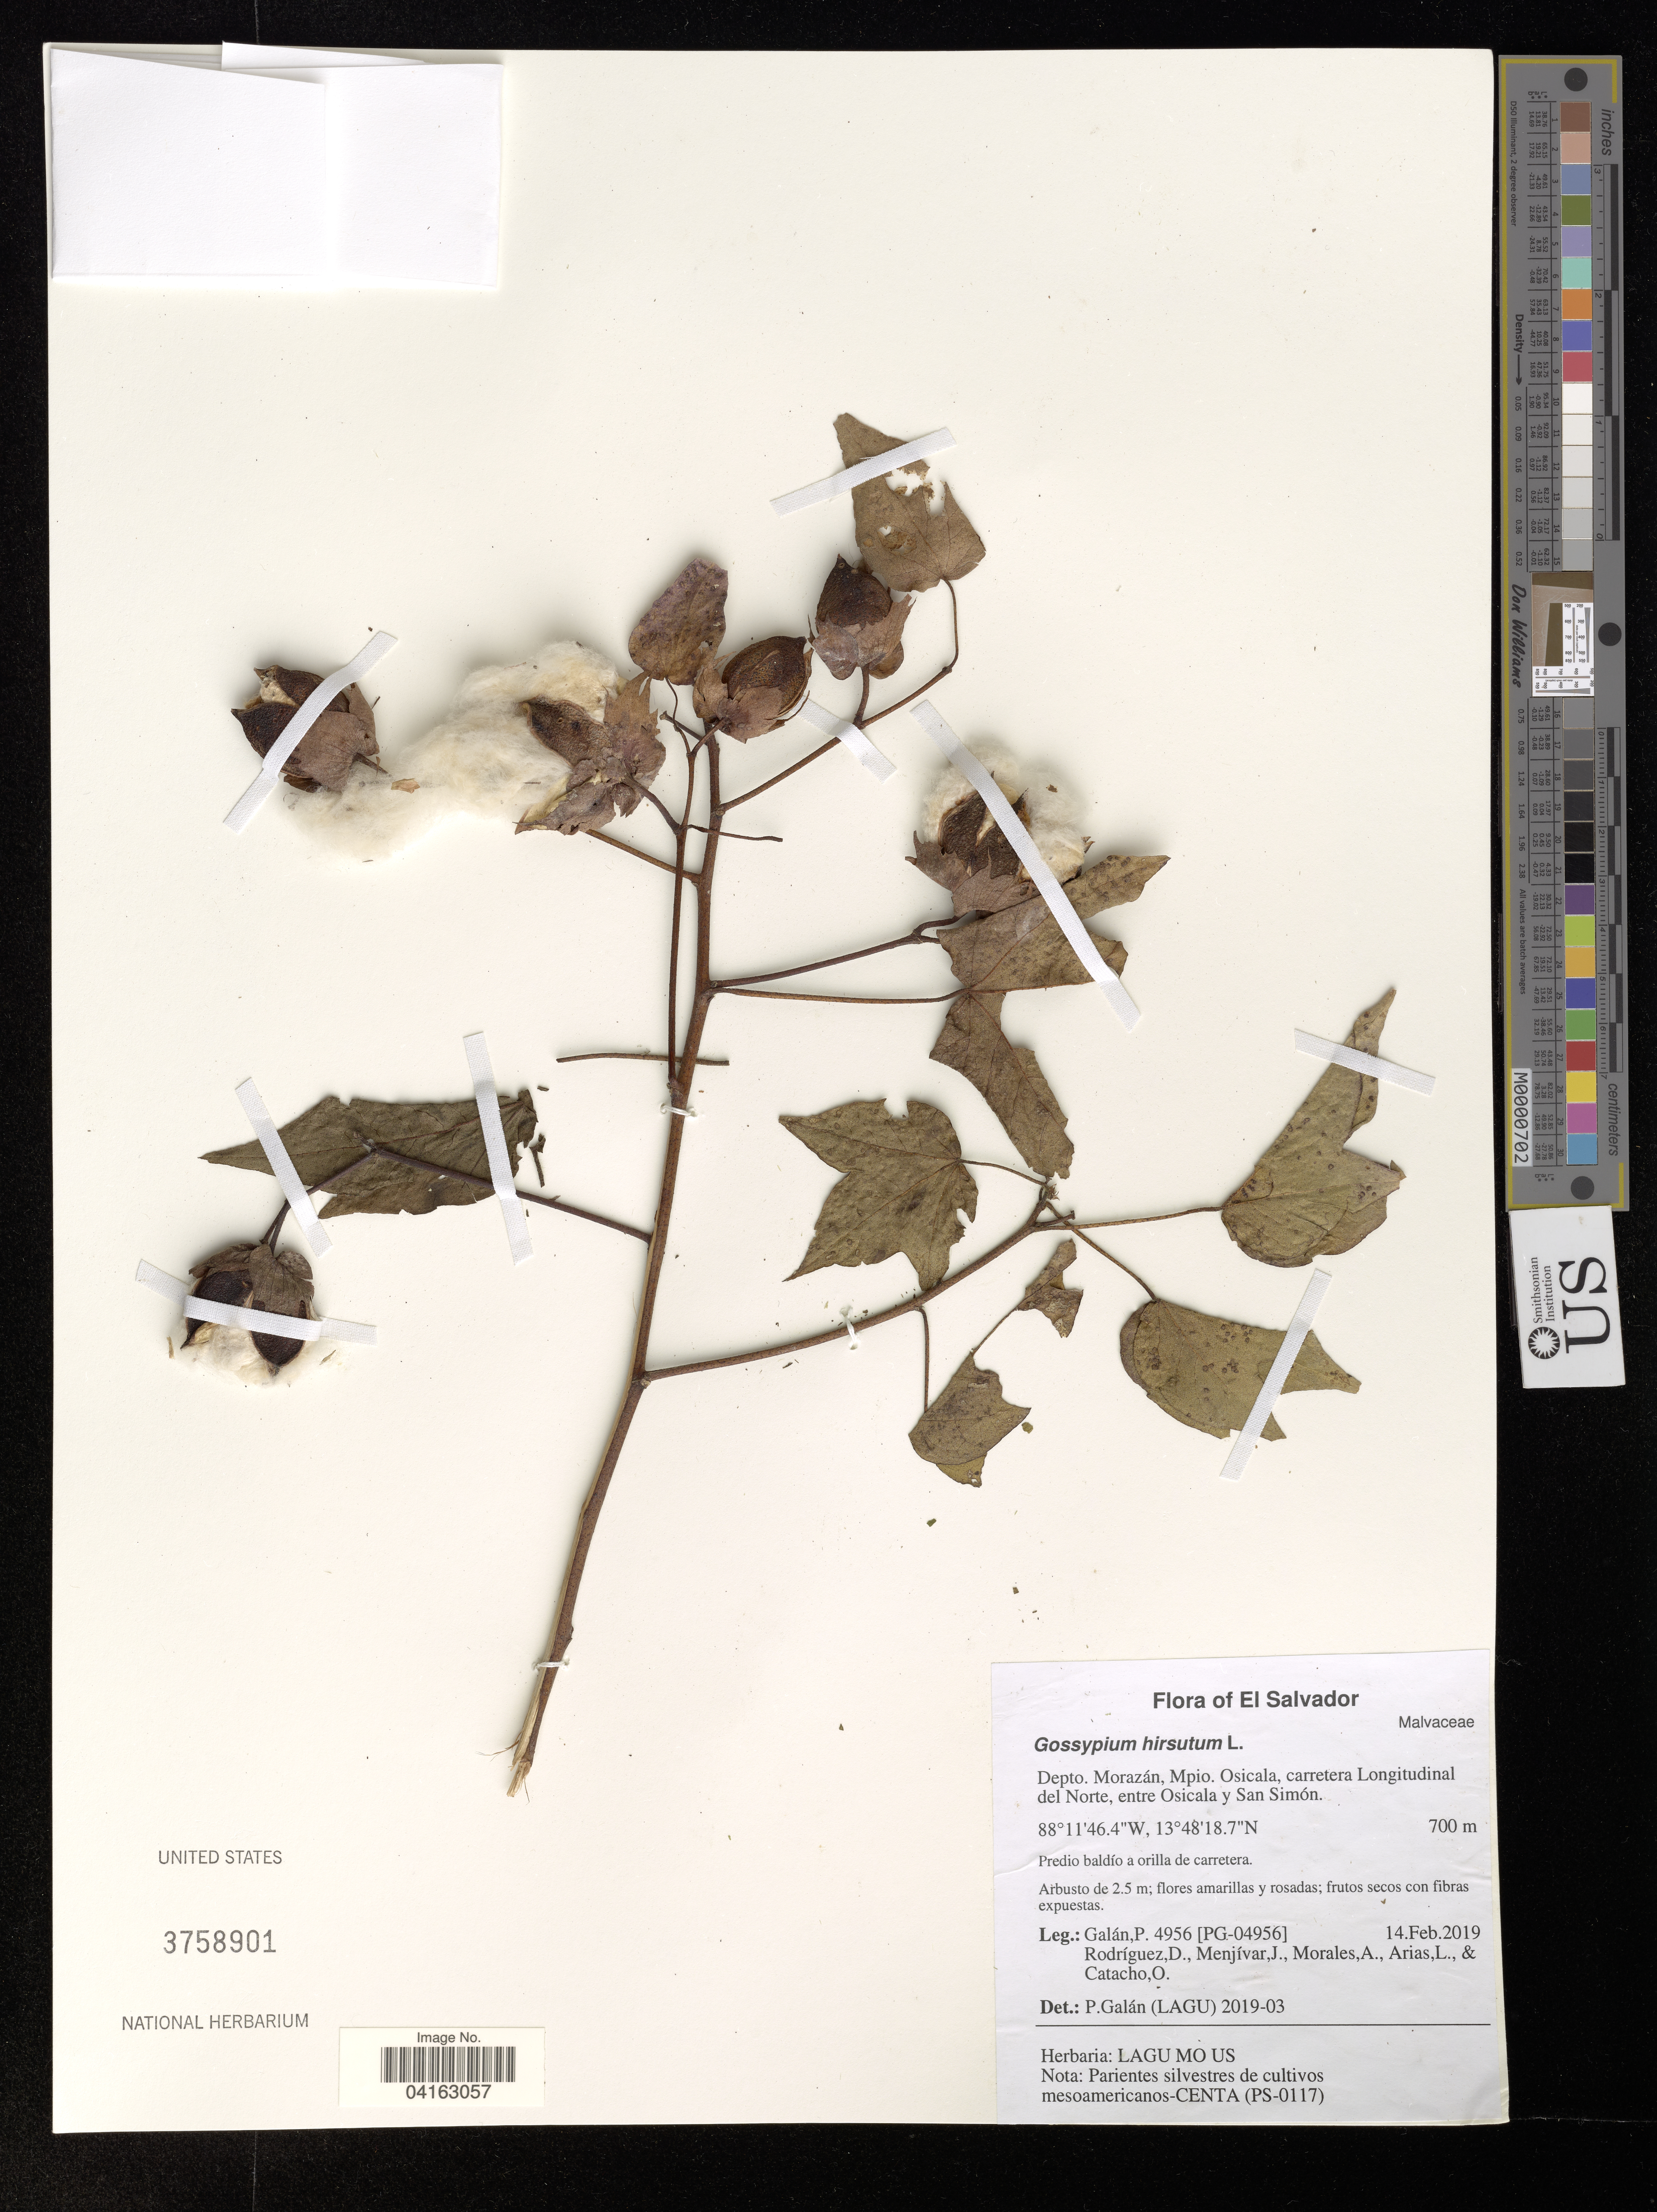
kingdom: Plantae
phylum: Tracheophyta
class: Magnoliopsida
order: Malvales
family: Malvaceae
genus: Gossypium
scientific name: Gossypium hirsutum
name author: L.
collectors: P. Galan, D. Rodriguez, J. Menjívar, A. Morales & et al.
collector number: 4956 / [PG-04956]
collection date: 2019-02-14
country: El Salvador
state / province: Morazan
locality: Depto. Morazán, Mpio. Osicala, carretera Longitudinal del Norte, entre Osicala y San Simón.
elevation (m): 700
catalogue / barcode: US 3758901